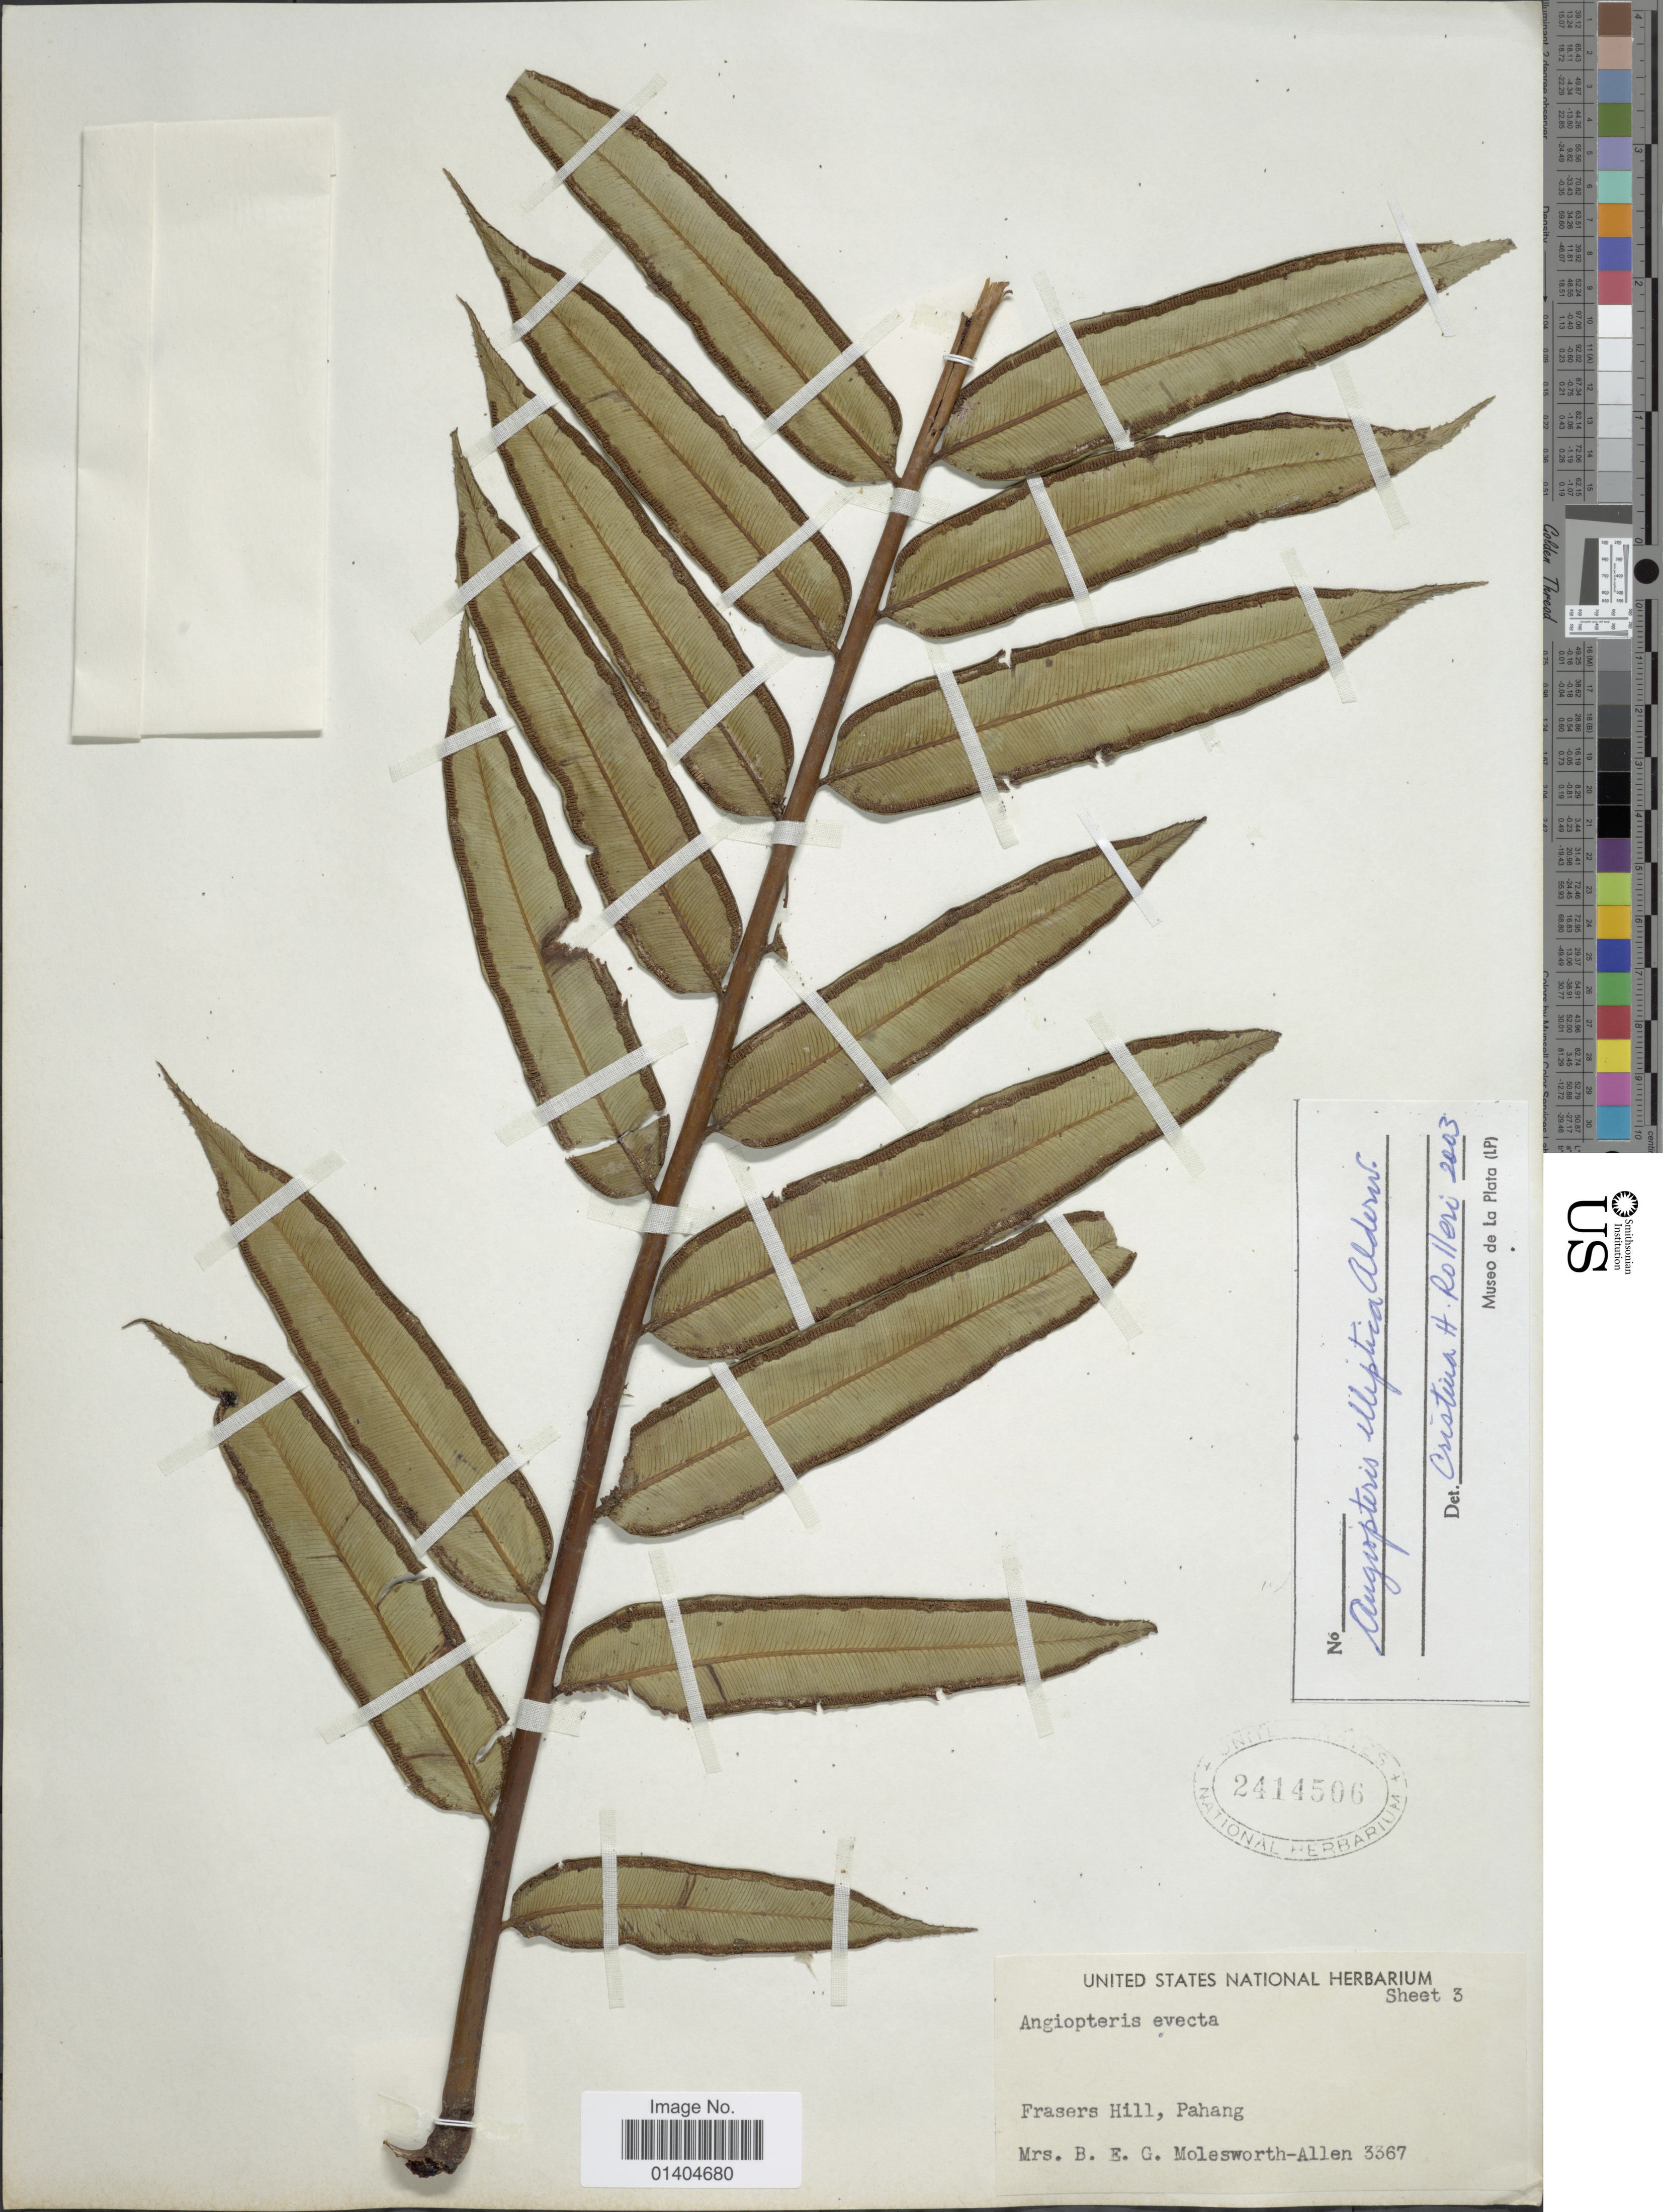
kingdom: Plantae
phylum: Tracheophyta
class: Polypodiopsida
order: Marattiales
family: Marattiaceae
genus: Angiopteris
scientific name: Angiopteris elliptica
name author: Alderw.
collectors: Mrs. B. E. G. Molesworth-Allen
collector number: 3367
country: Malaysia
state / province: Pahang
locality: Frasers Hill.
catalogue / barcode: US 2414506